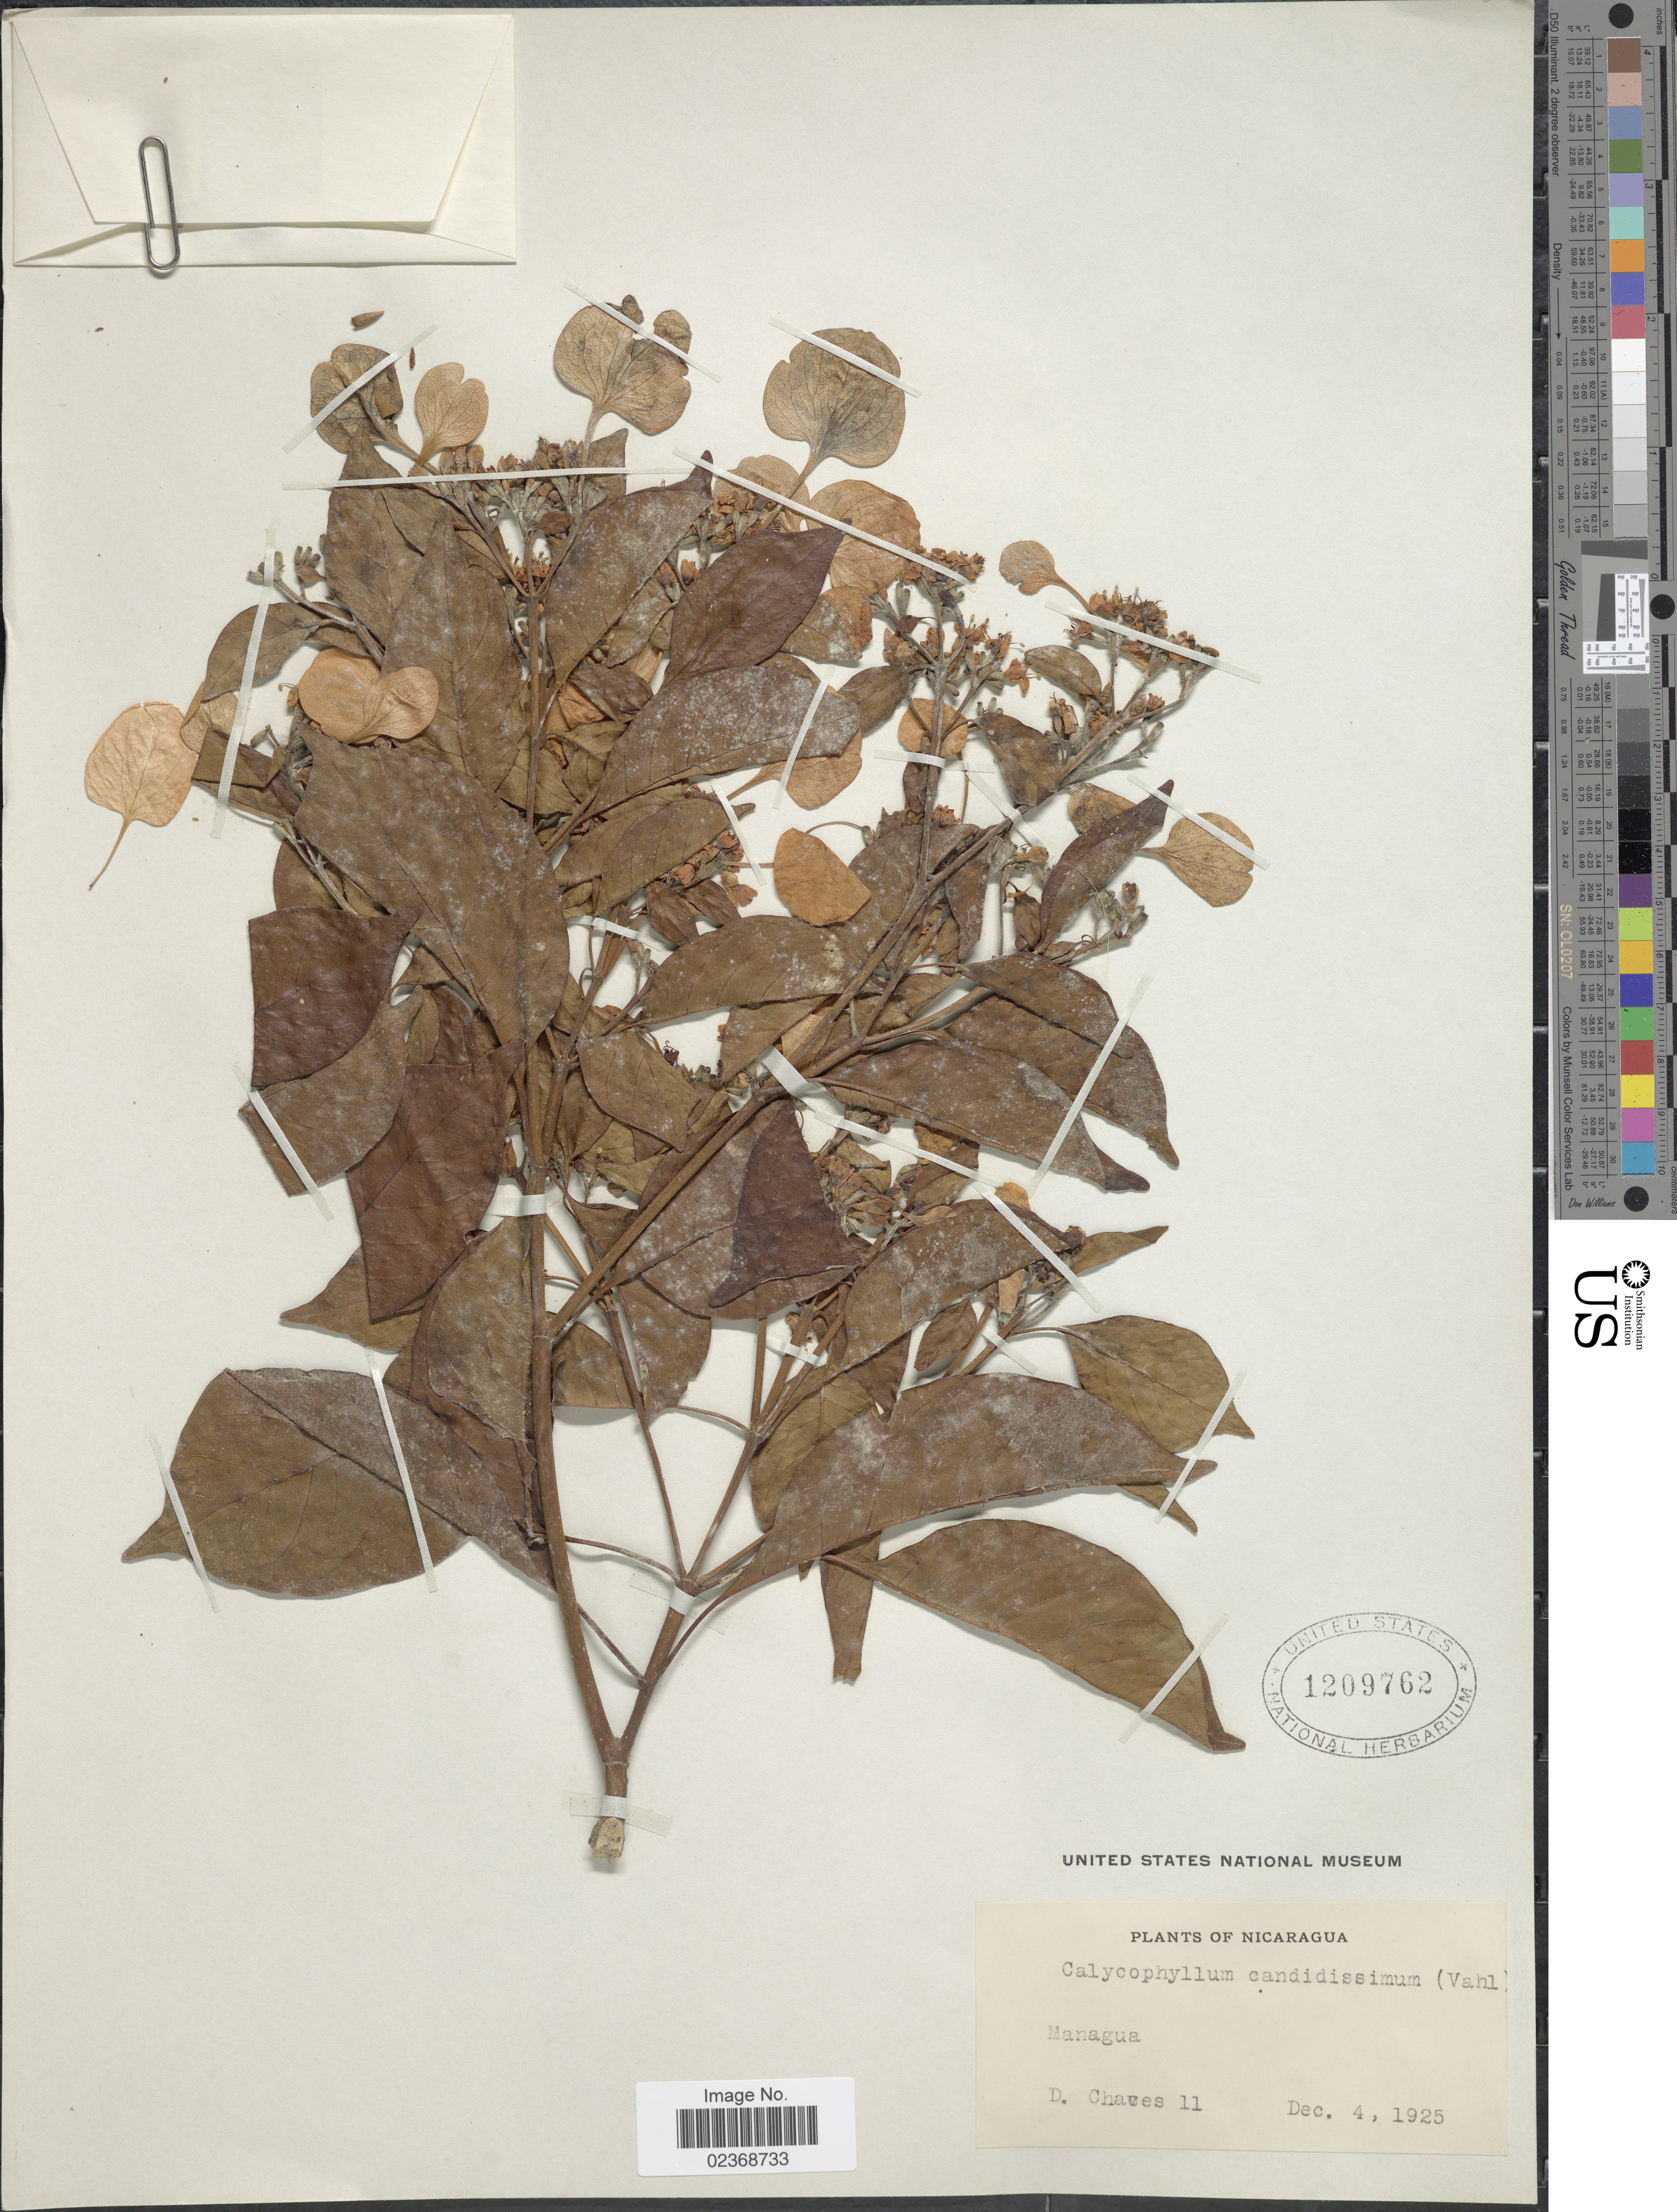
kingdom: Plantae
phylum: Tracheophyta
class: Magnoliopsida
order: Gentianales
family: Rubiaceae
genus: Calycophyllum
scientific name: Calycophyllum candidissimum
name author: (Vahl) DC.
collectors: D. Chaves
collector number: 11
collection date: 1925-12-04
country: Nicaragua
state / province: Managua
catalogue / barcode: US 1209762